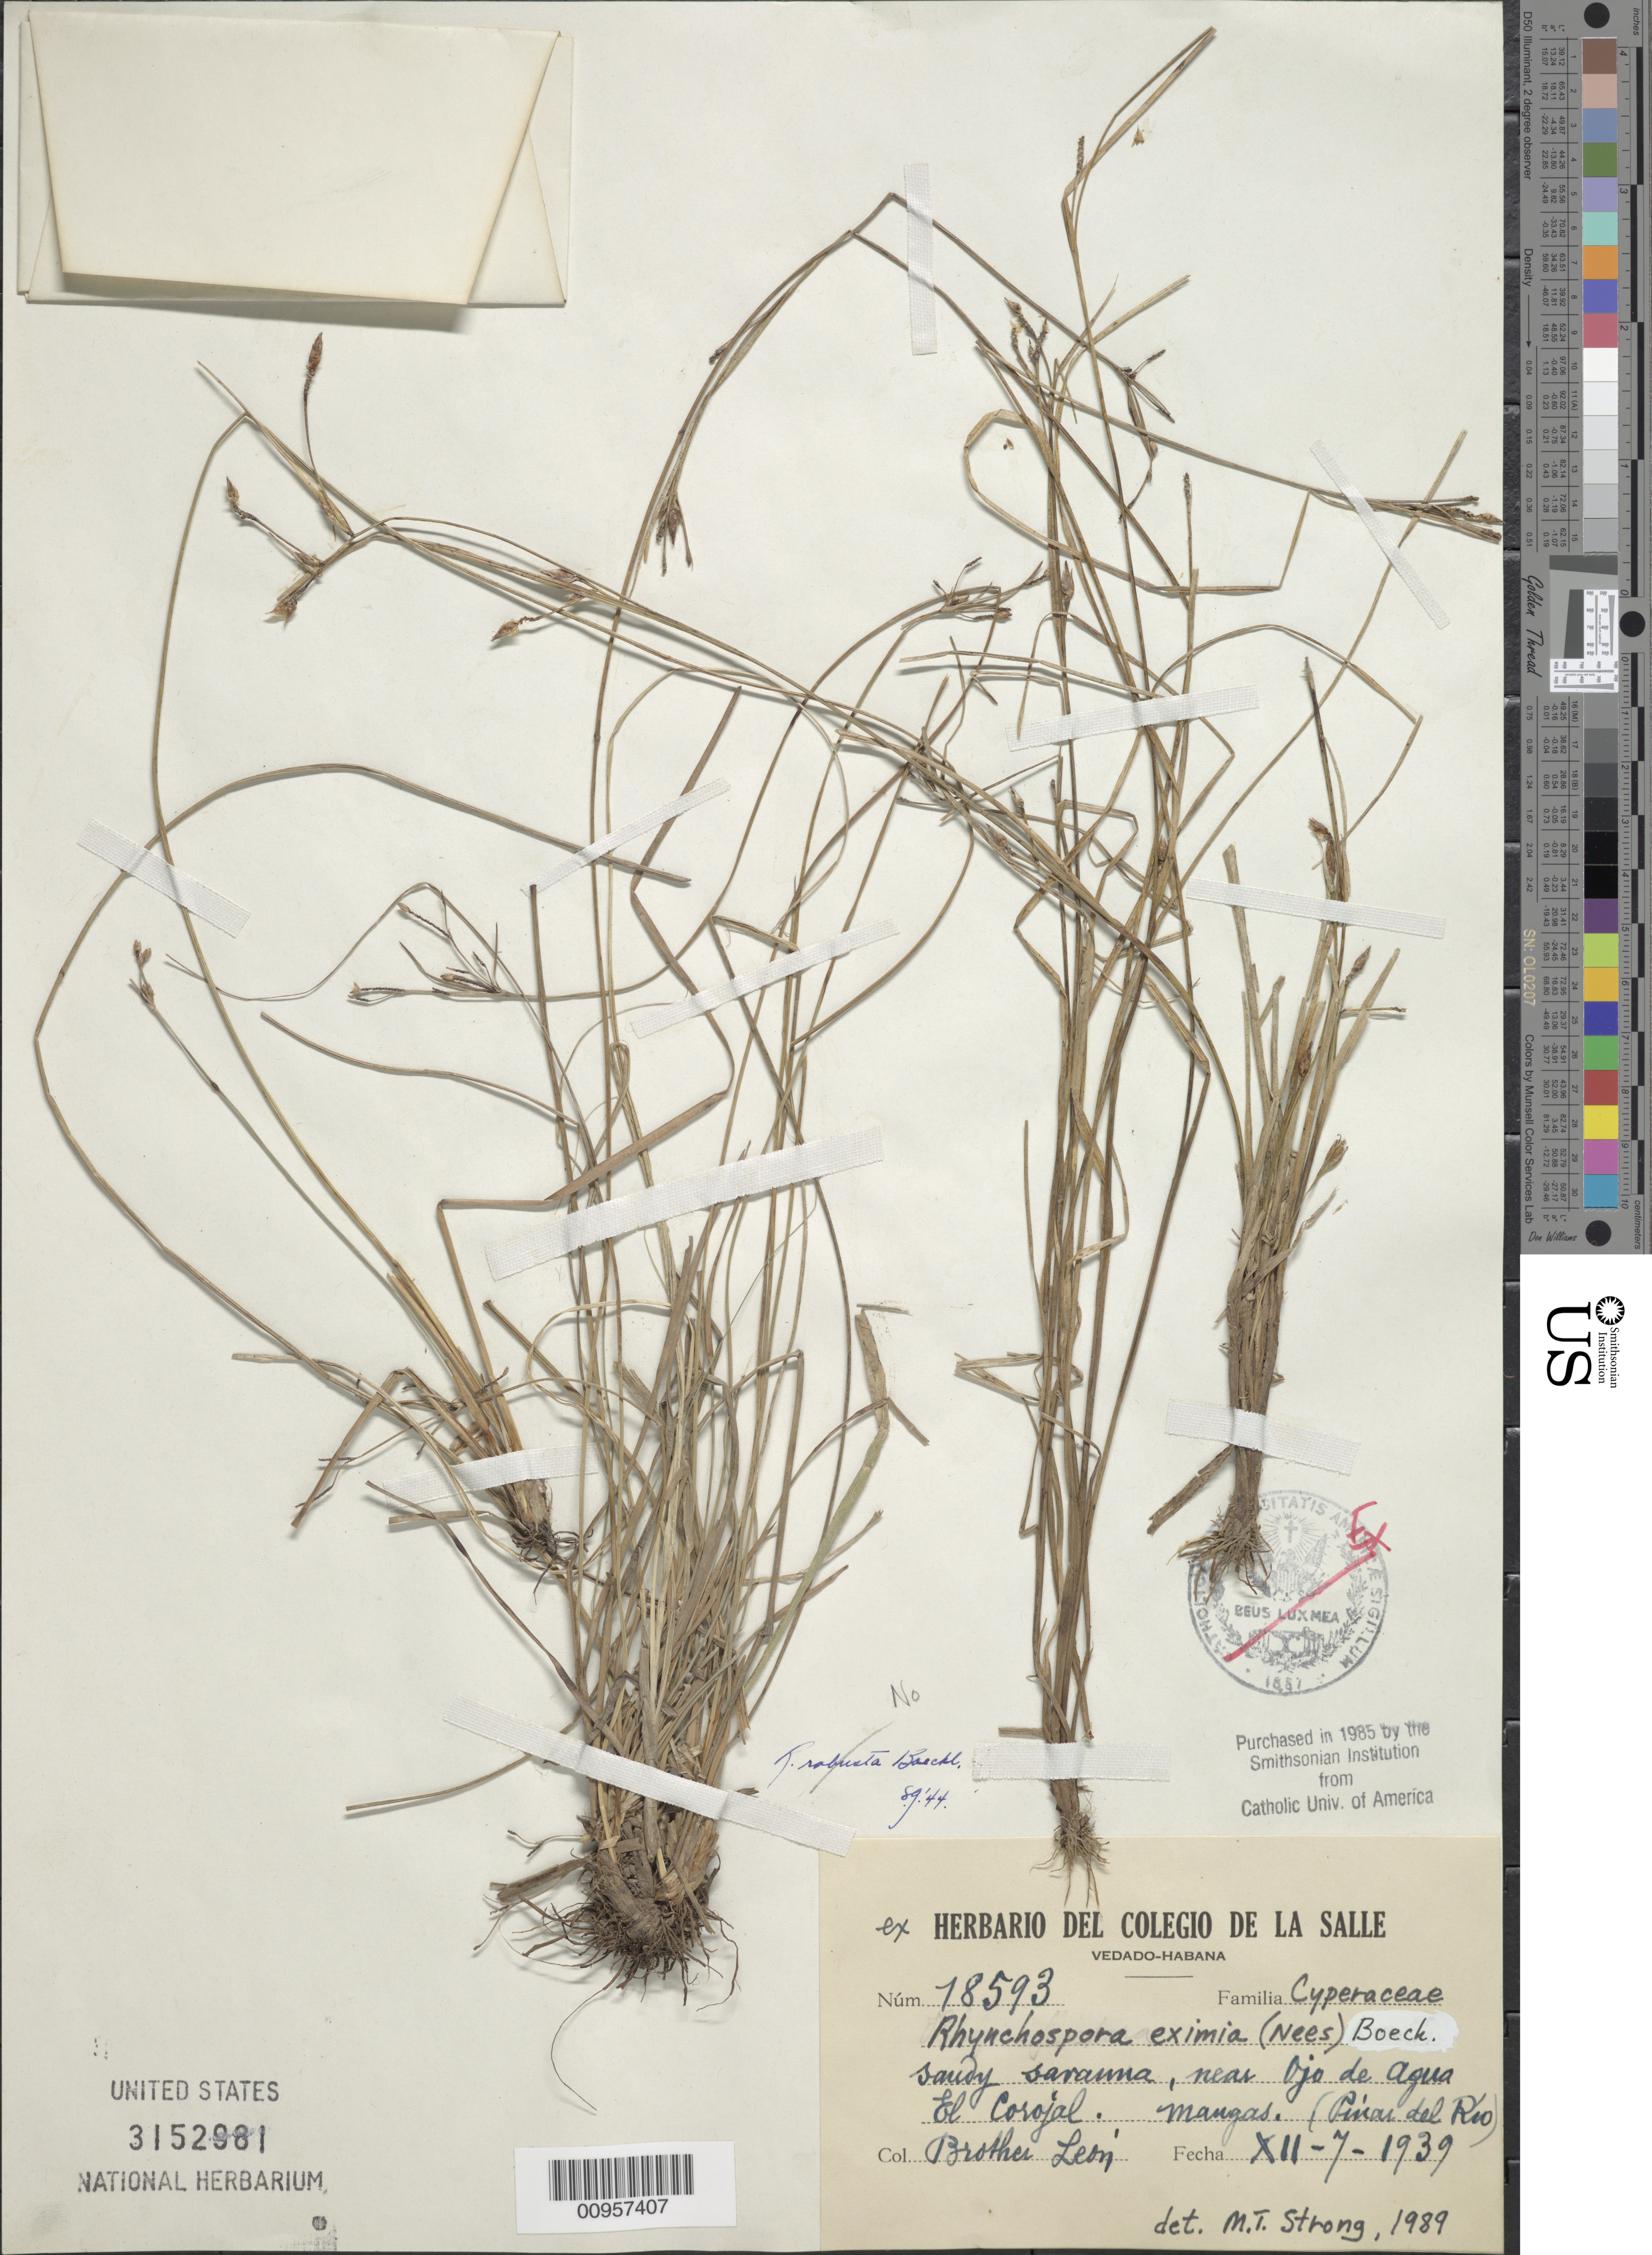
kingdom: Plantae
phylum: Tracheophyta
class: Liliopsida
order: Poales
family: Cyperaceae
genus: Rhynchospora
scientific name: Rhynchospora eximia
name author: (Nees) Boeckeler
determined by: Strong, M. T., (US), Smithsonian Institution - National Museum of Natural History (UNITED STATES)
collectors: Bro. León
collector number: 18593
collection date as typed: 07 Dec 1939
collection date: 1939-12-07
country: Cuba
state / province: Pinar del Rio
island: Cuba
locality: Savanna near Ojo de Agua El Corojal, Mangas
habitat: Sandy savanna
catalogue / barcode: US 3152981